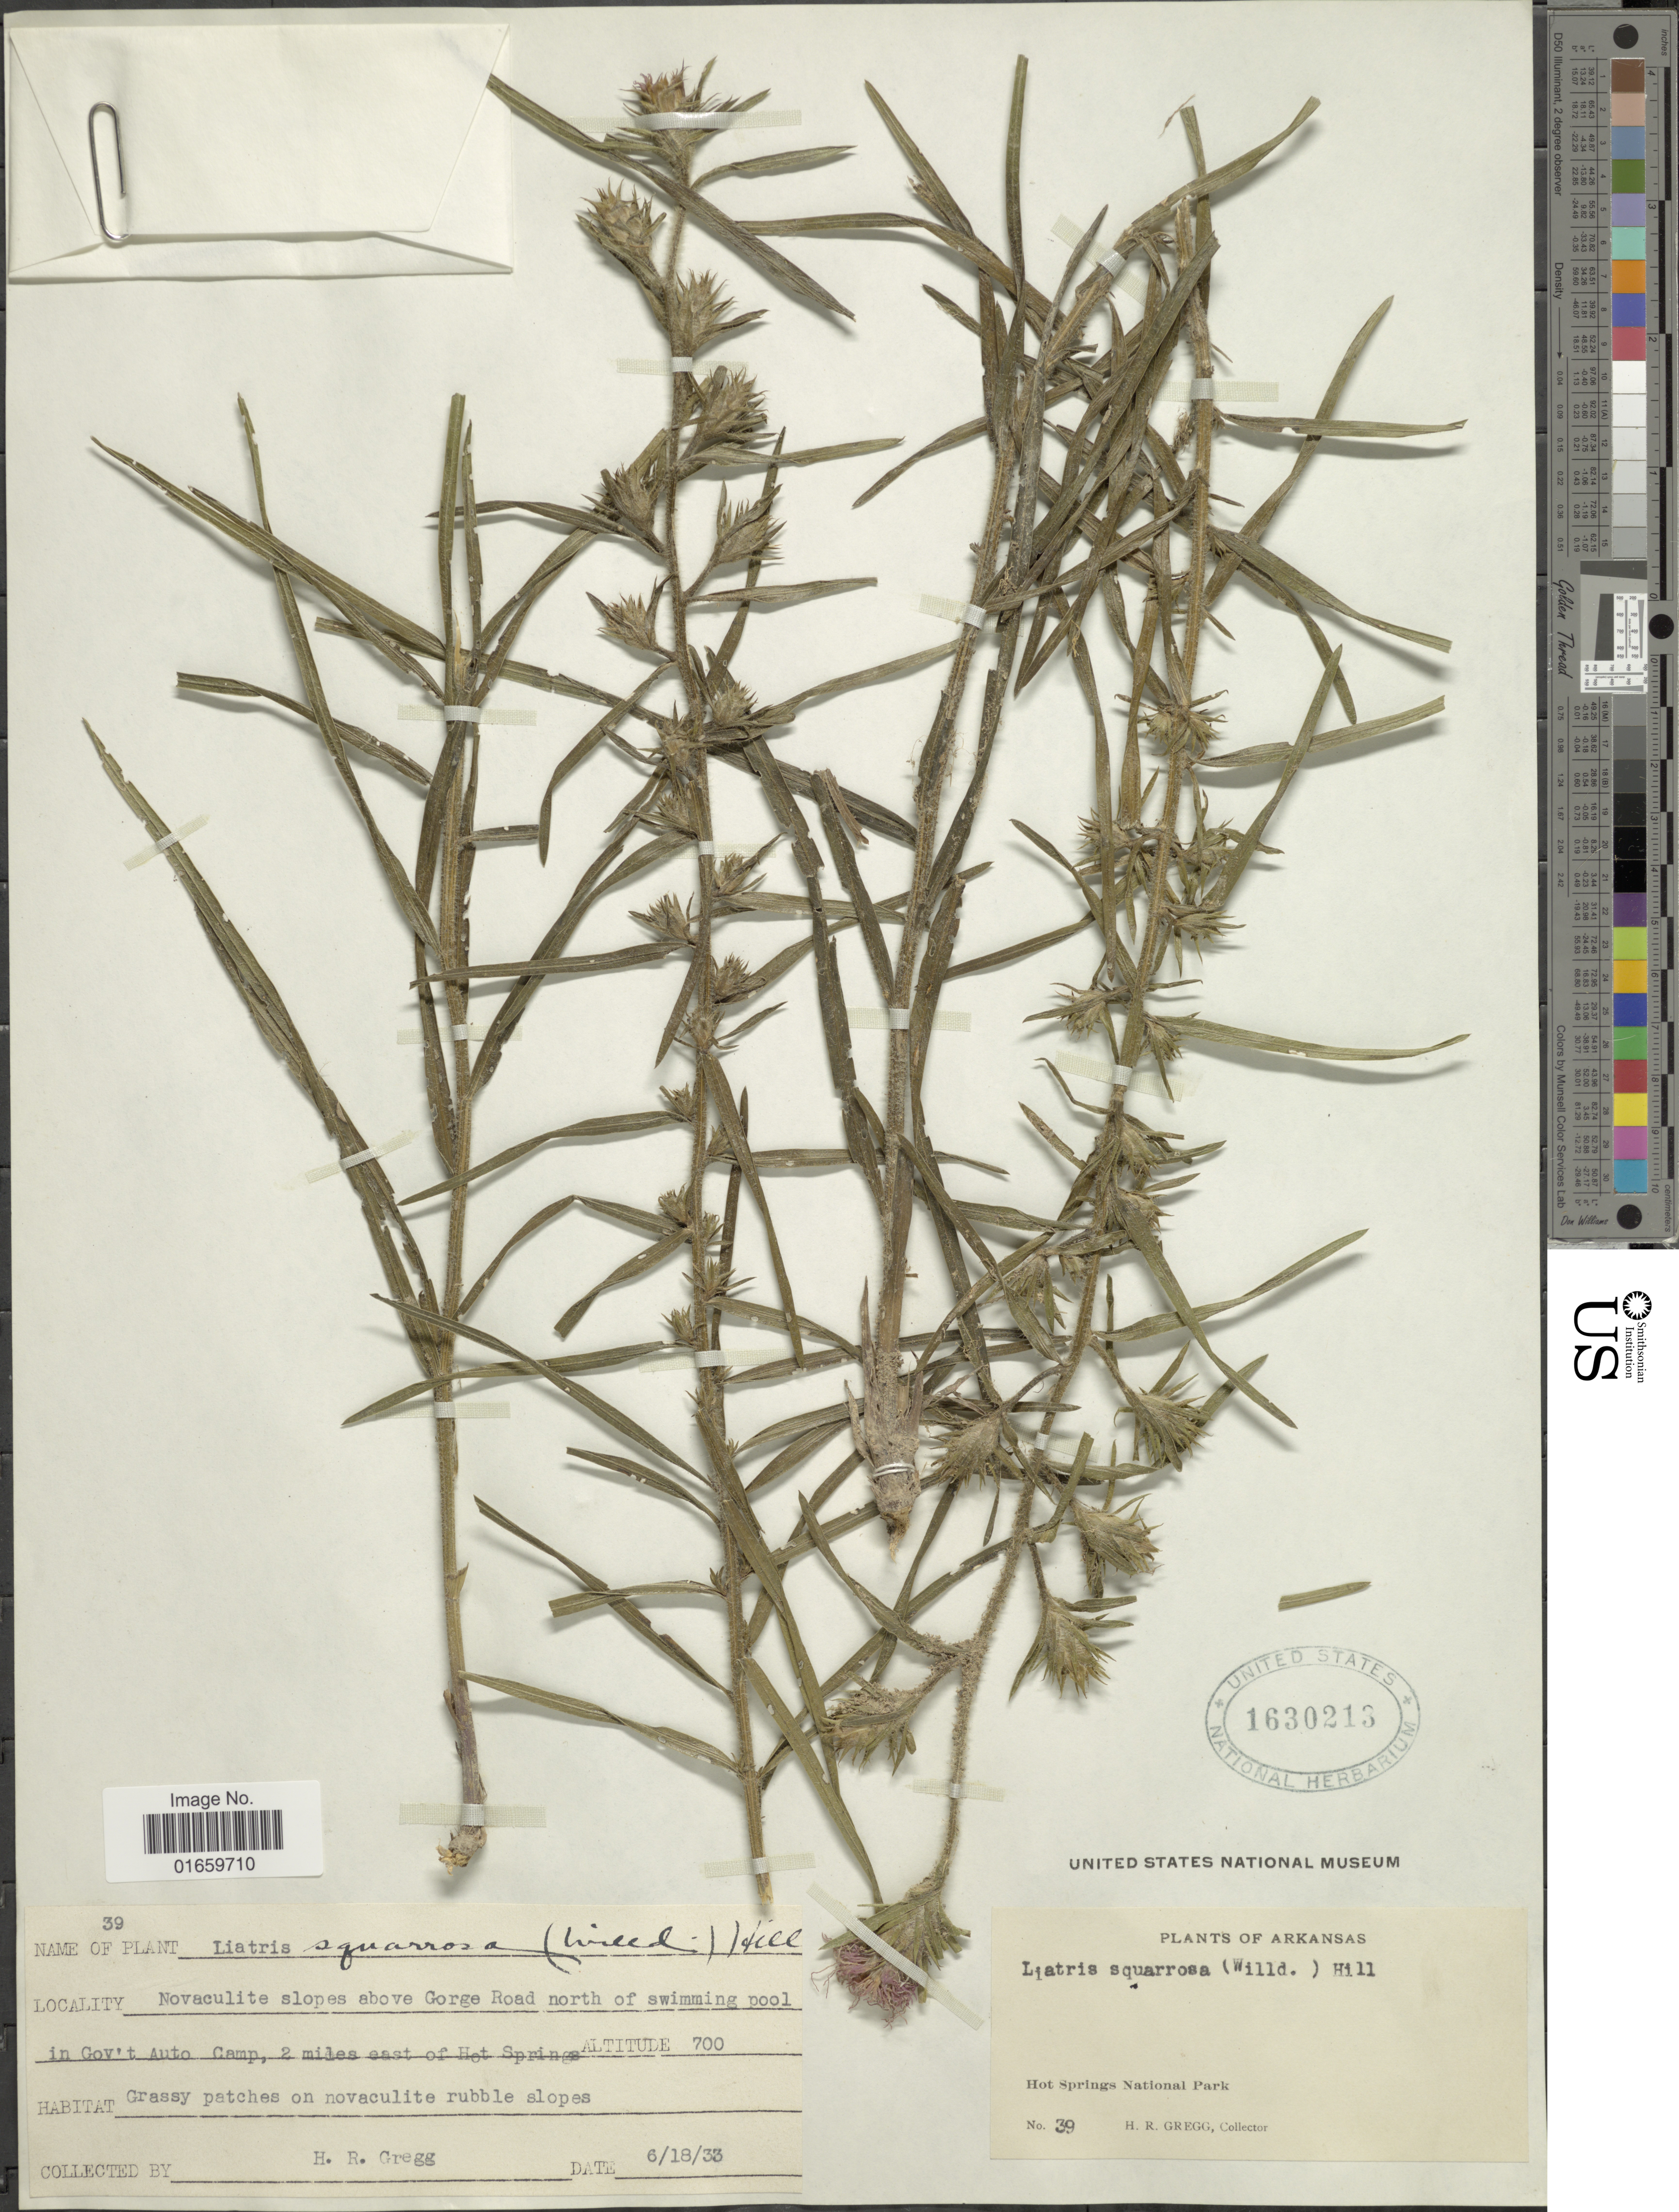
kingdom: Plantae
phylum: Tracheophyta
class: Magnoliopsida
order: Asterales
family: Asteraceae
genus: Liatris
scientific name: Liatris squarrosa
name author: (L.) Michx.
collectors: H. Gregg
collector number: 39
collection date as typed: Transcribed d/m/y: 18/6/33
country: United States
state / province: Arkansas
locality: Novaculite slopes above Gorge Road north of swimming pool in Gov't Auto Camp, 2 miles east of Hot Springs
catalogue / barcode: US 1630213